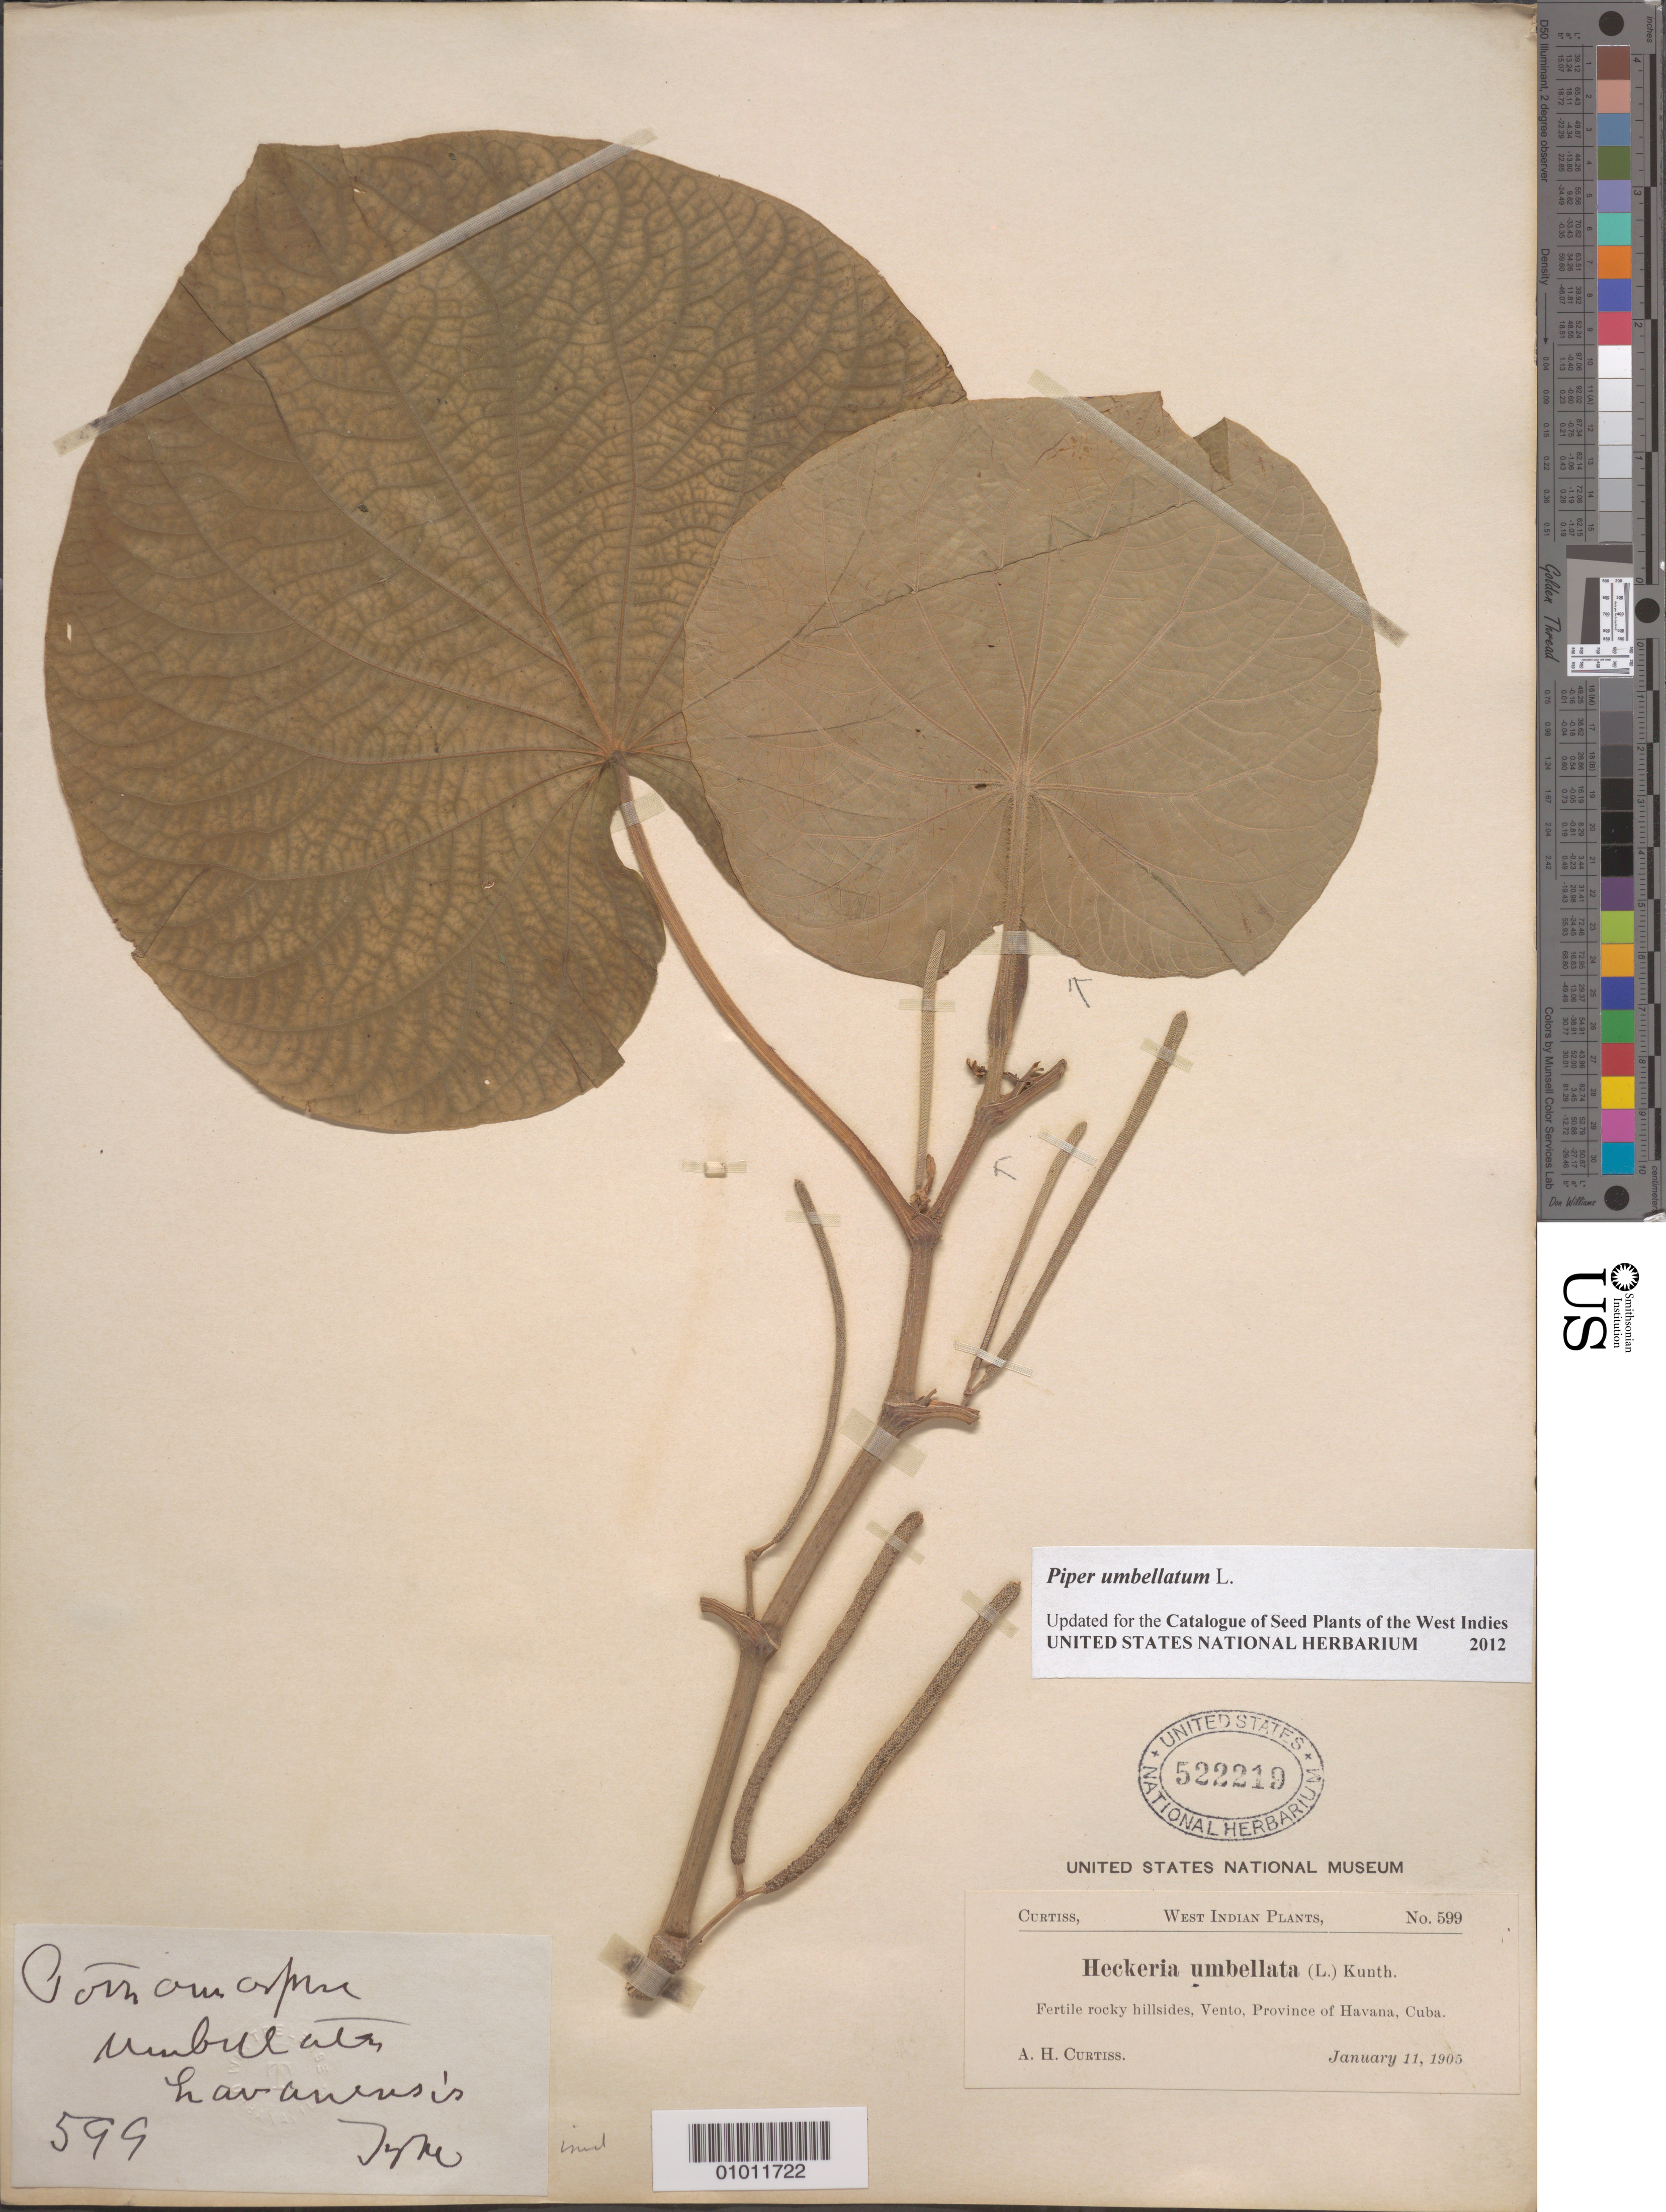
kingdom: Plantae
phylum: Tracheophyta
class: Magnoliopsida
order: Piperales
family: Piperaceae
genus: Piper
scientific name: Piper umbellatum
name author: L.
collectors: A. H. Curtiss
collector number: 599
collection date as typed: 11 Jan 1905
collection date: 1905-01-11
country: Cuba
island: Cuba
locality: Fertile rocky hillsides, Vento, Province of Havana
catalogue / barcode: US 522219